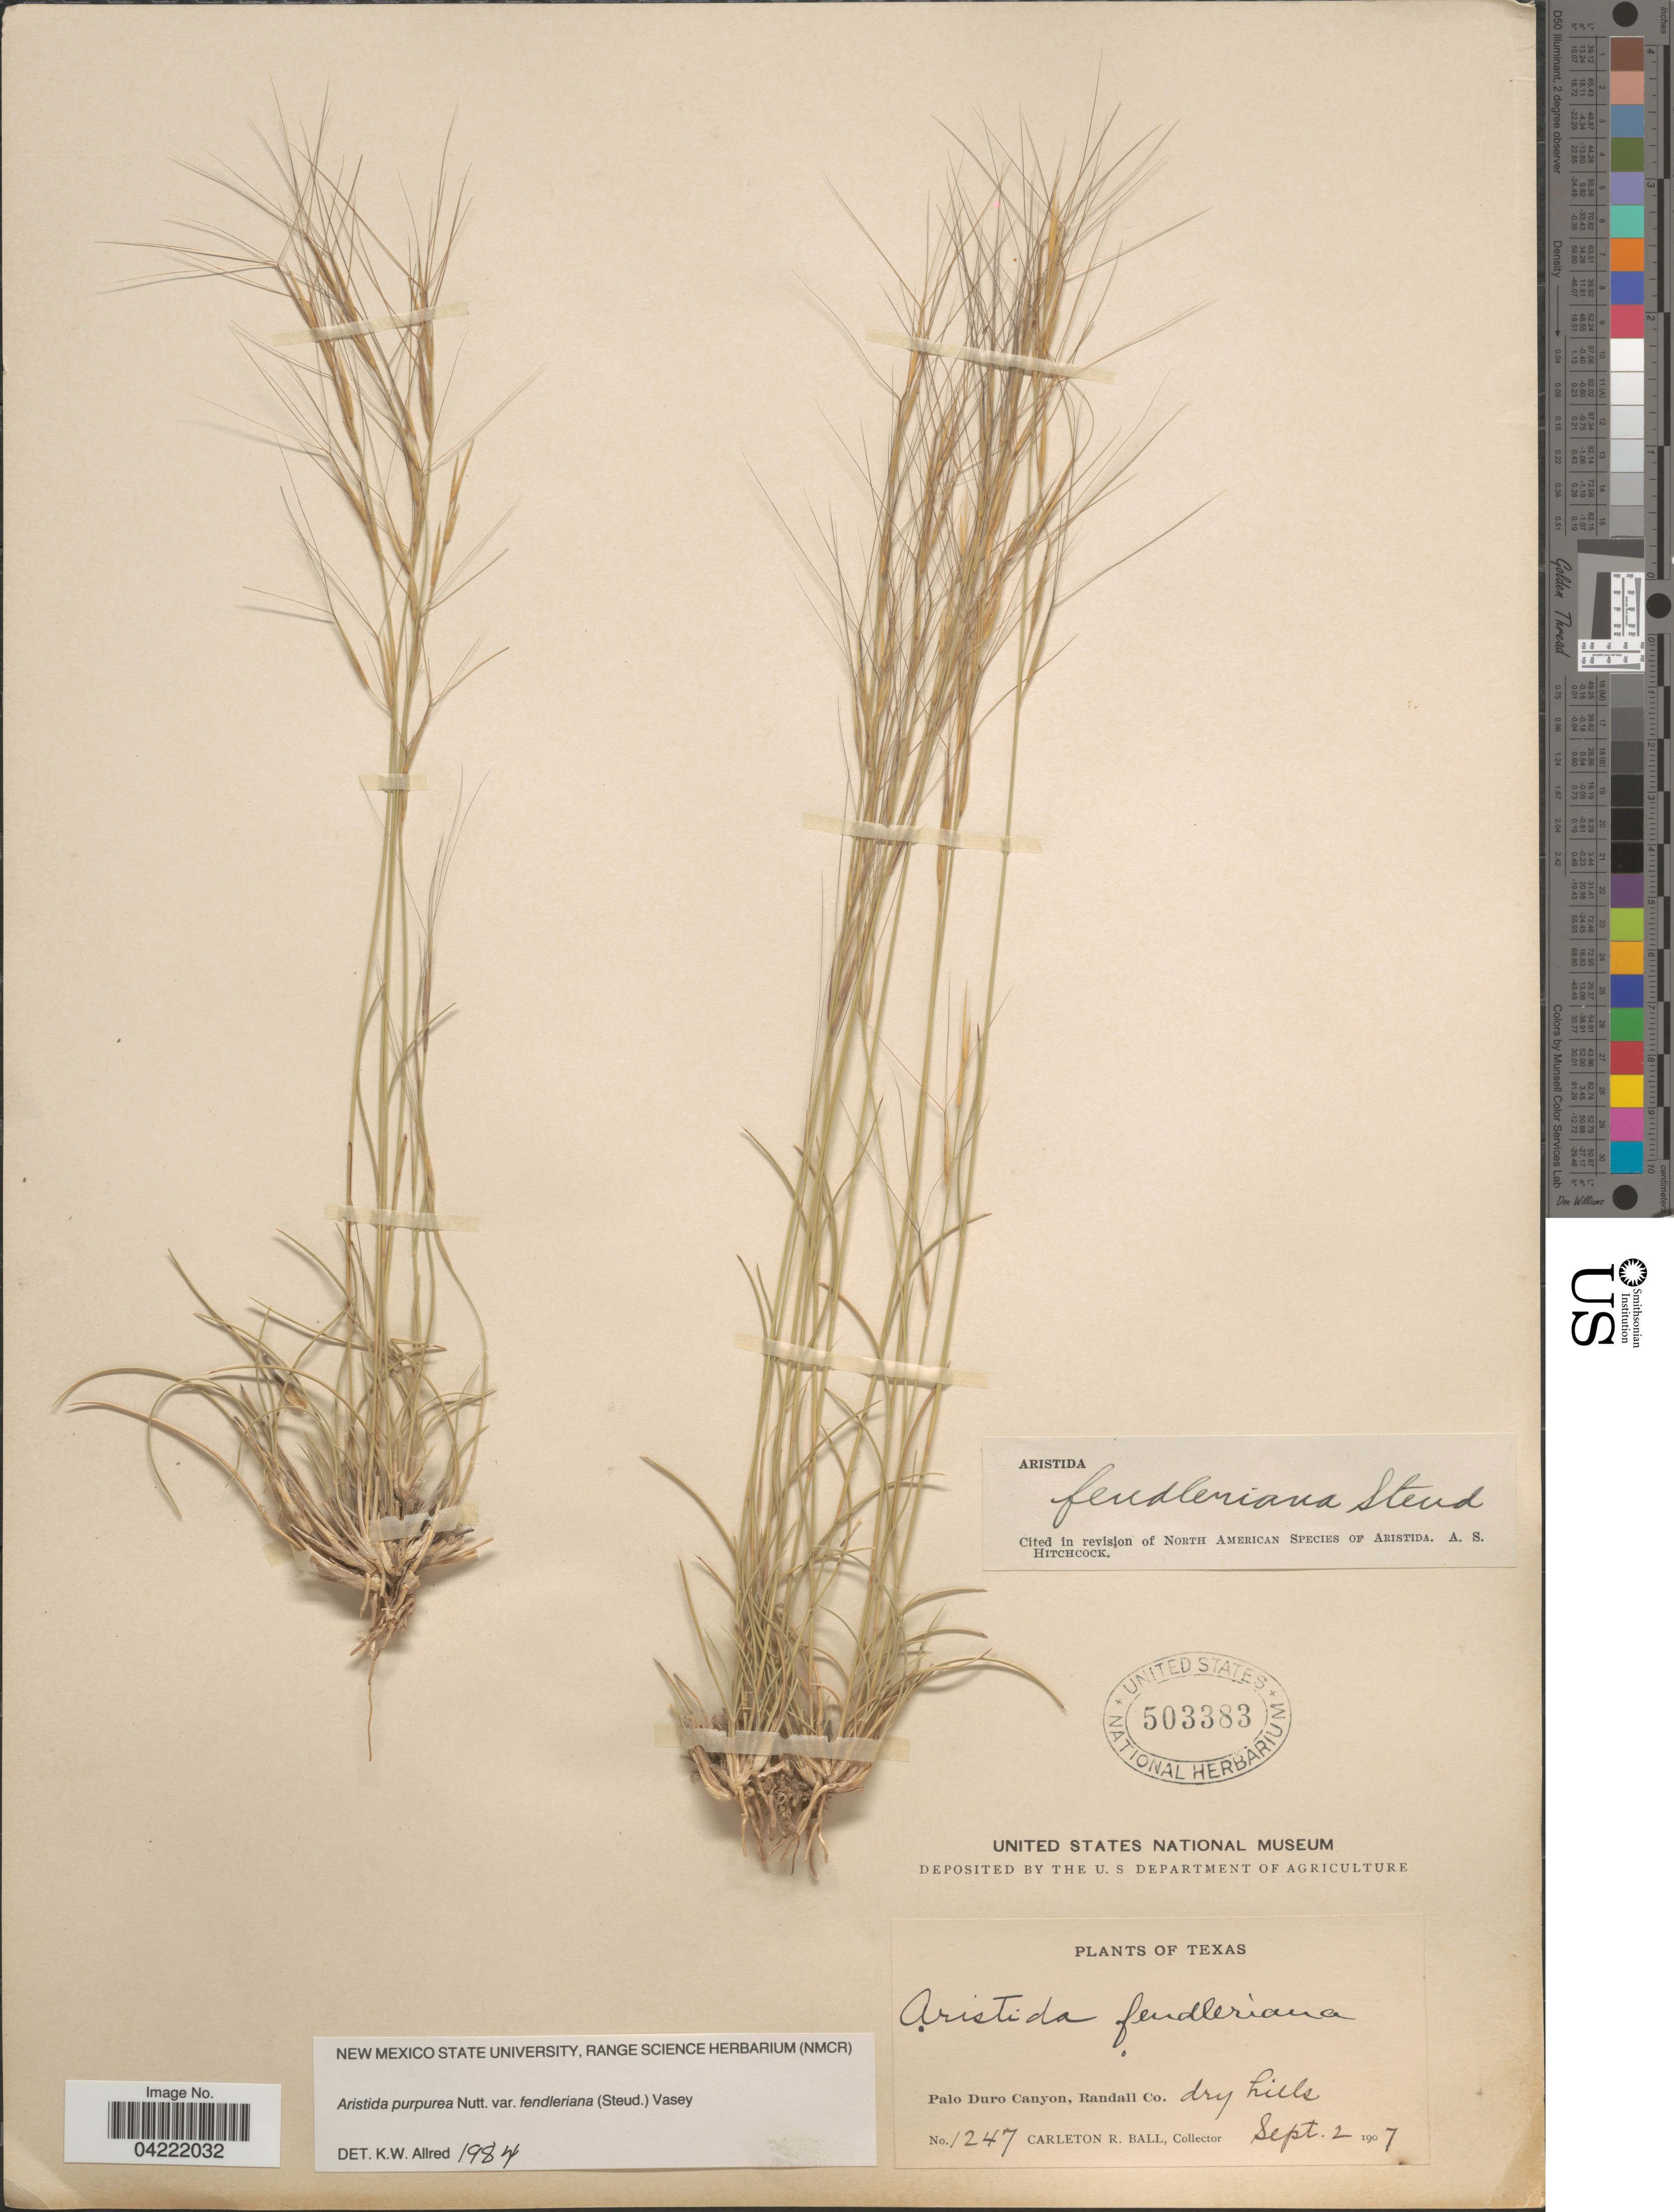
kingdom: Plantae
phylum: Tracheophyta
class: Liliopsida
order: Poales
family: Poaceae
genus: Aristida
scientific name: Aristida purpurea var. fendleriana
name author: (Steud.) Vasey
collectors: C. R. Ball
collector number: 1247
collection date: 1907-09-02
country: United States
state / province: Texas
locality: Palo Duro Canyon, Randall Co. Dry hills.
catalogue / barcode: US 503383